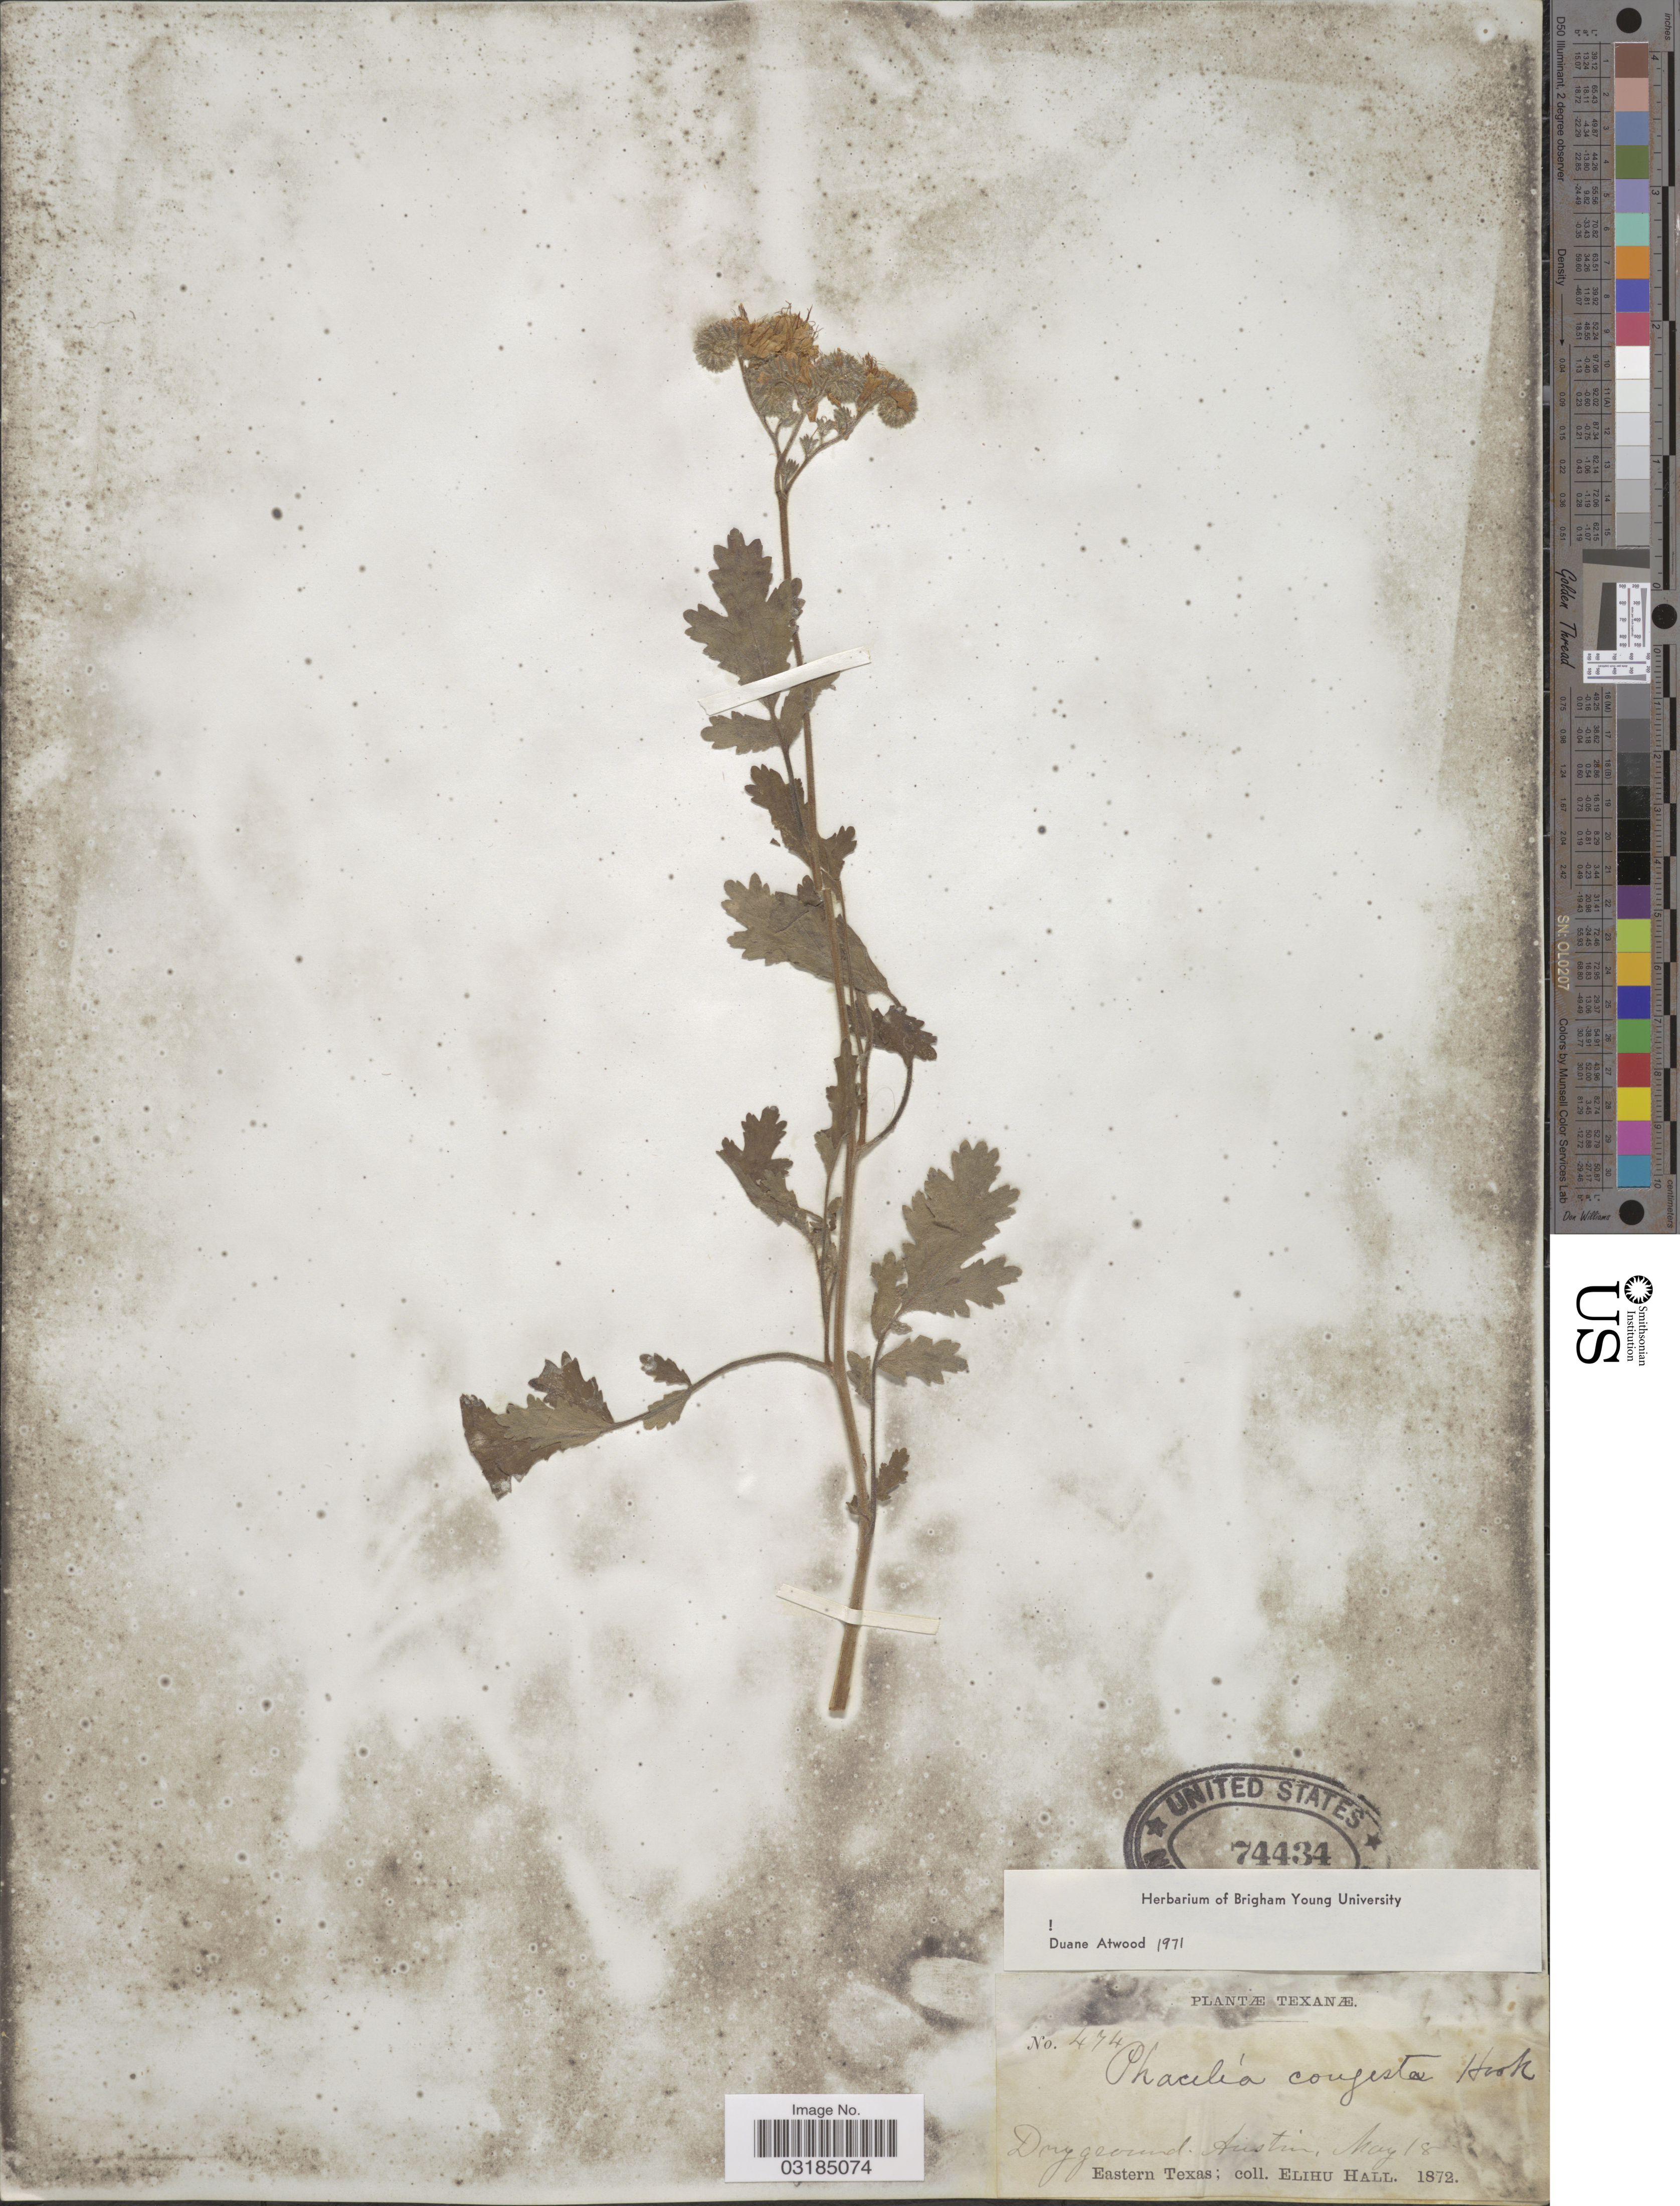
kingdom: Plantae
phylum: Tracheophyta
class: Magnoliopsida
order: Boraginales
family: Hydrophyllaceae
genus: Phacelia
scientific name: Phacelia congesta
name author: Hook.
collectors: E. Hall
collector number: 474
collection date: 1872-05-18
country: United States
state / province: Texas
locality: Austin. Eastern Texas.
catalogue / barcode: US 74434